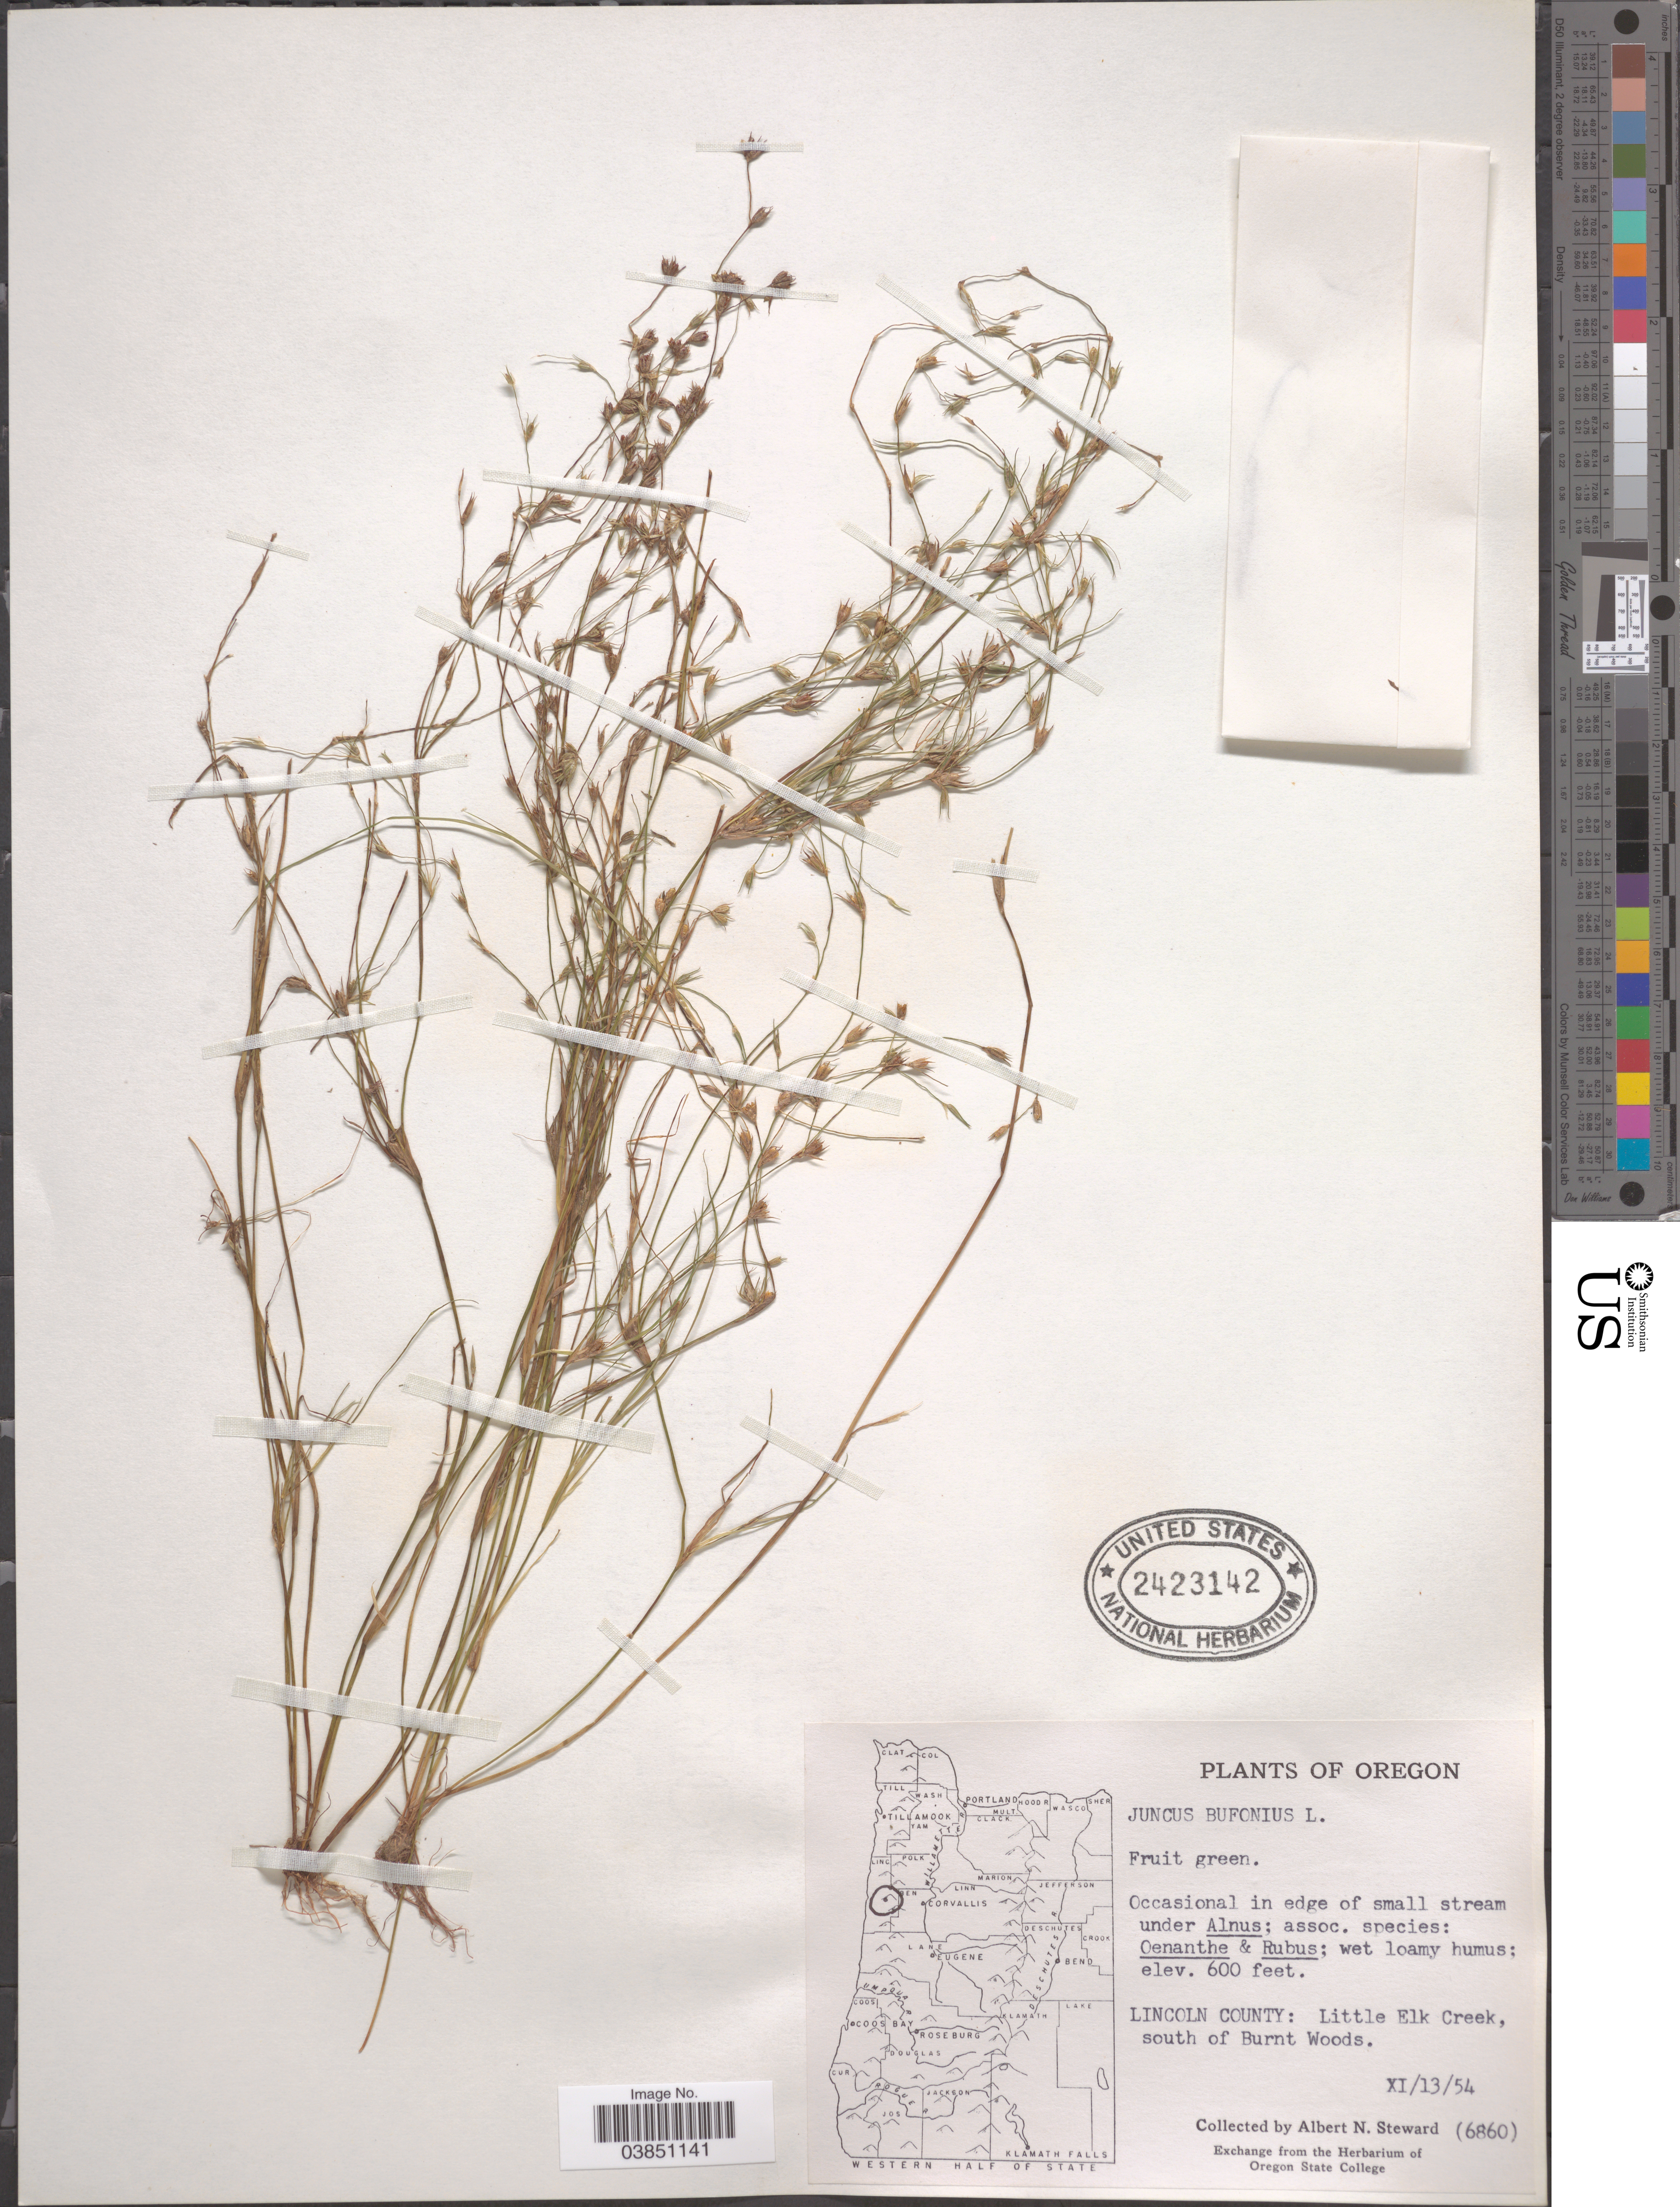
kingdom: Plantae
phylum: Tracheophyta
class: Liliopsida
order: Poales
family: Juncaceae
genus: Juncus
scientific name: Juncus bufonius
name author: L.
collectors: A. N. Steward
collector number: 6860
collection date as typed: Transcribed d/m/y: 13/11/54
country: United States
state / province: Oregon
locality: Lincoln County: Little Elk Creek, south of Burnt Woods.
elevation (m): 183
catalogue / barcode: US 2423142